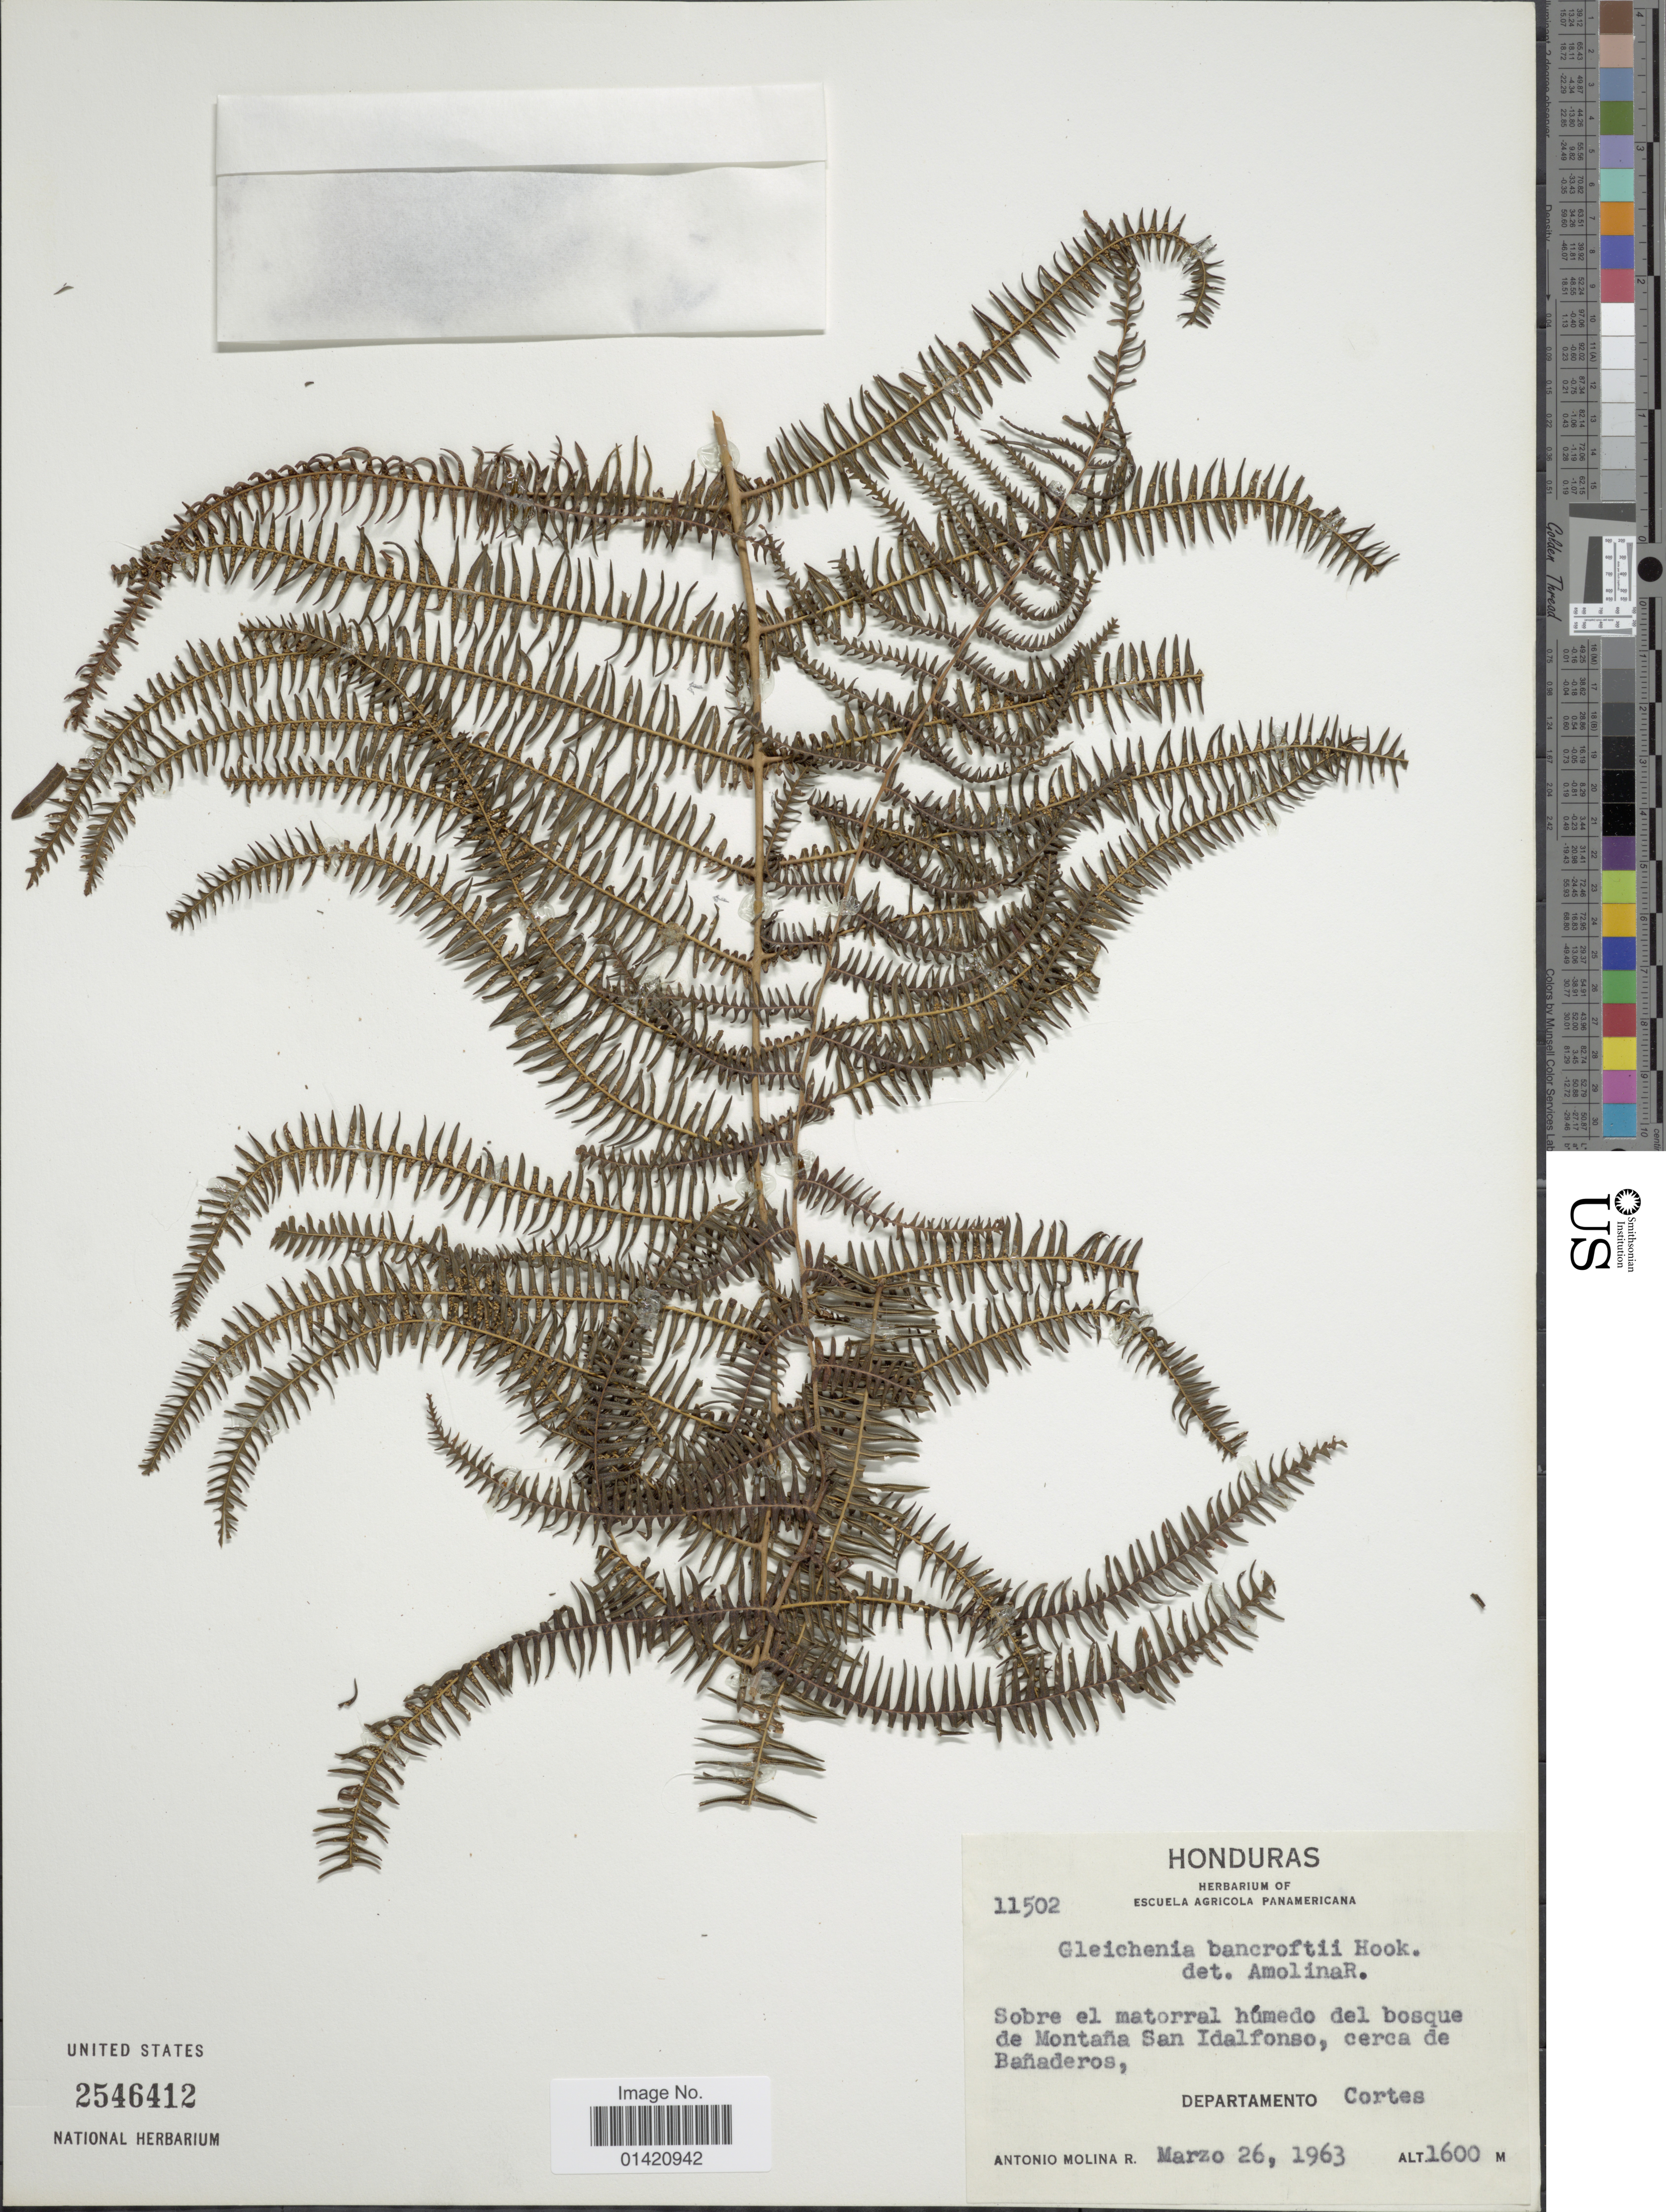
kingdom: Plantae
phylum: Tracheophyta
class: Polypodiopsida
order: Gleicheniales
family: Gleicheniaceae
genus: Diplopterygium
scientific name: Diplopterygium bancroftii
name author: (Hook.) A.R. Sm.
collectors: A. Molina R.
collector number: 11502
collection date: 1963-03-26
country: Honduras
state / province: Cortés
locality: Sobre el matorral húmedo del bosque de Montaña San Idalfonso, cerca de Bañaderos, Departamento Cortes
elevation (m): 1600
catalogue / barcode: US 2546412